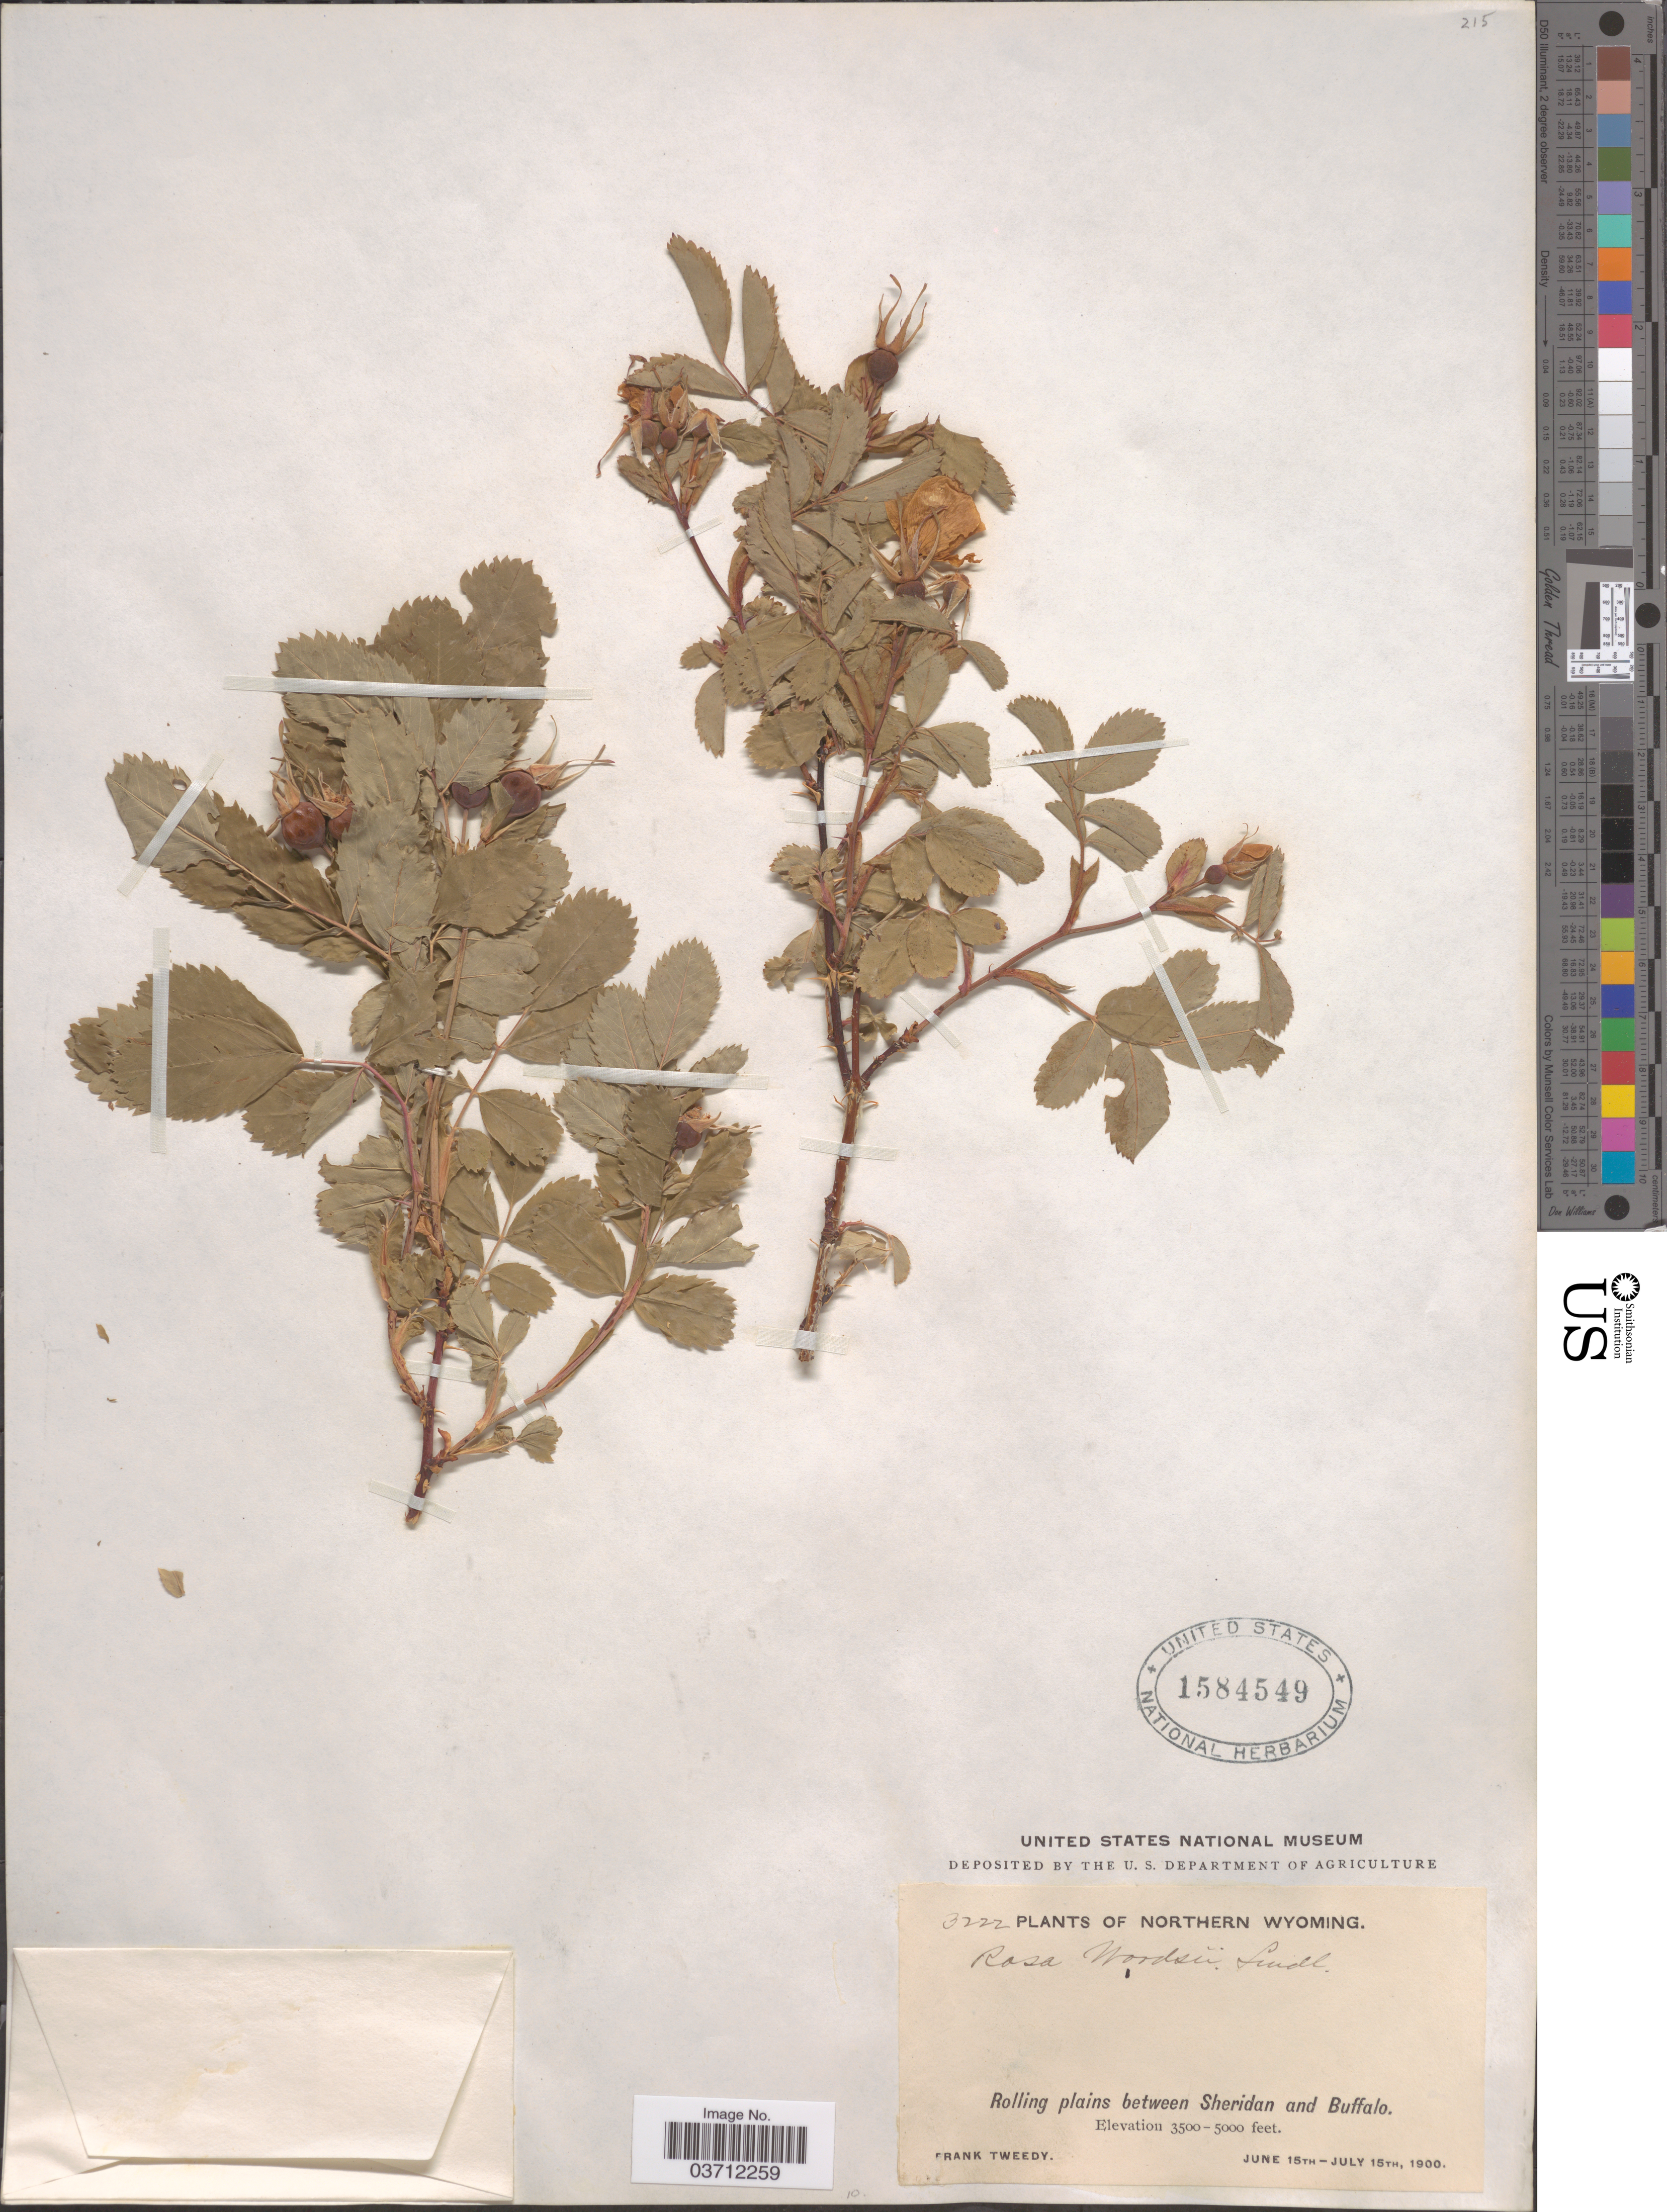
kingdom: Plantae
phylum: Tracheophyta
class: Magnoliopsida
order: Rosales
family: Rosaceae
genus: Rosa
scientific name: Rosa woodsii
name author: Lindl.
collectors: F. Tweedy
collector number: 3222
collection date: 1900-06-15/1900-07-15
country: United States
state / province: Wyoming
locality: Northern Wyoming. Rolling plains between Sheridan and Buffalo.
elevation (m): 1067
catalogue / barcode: US 1584549